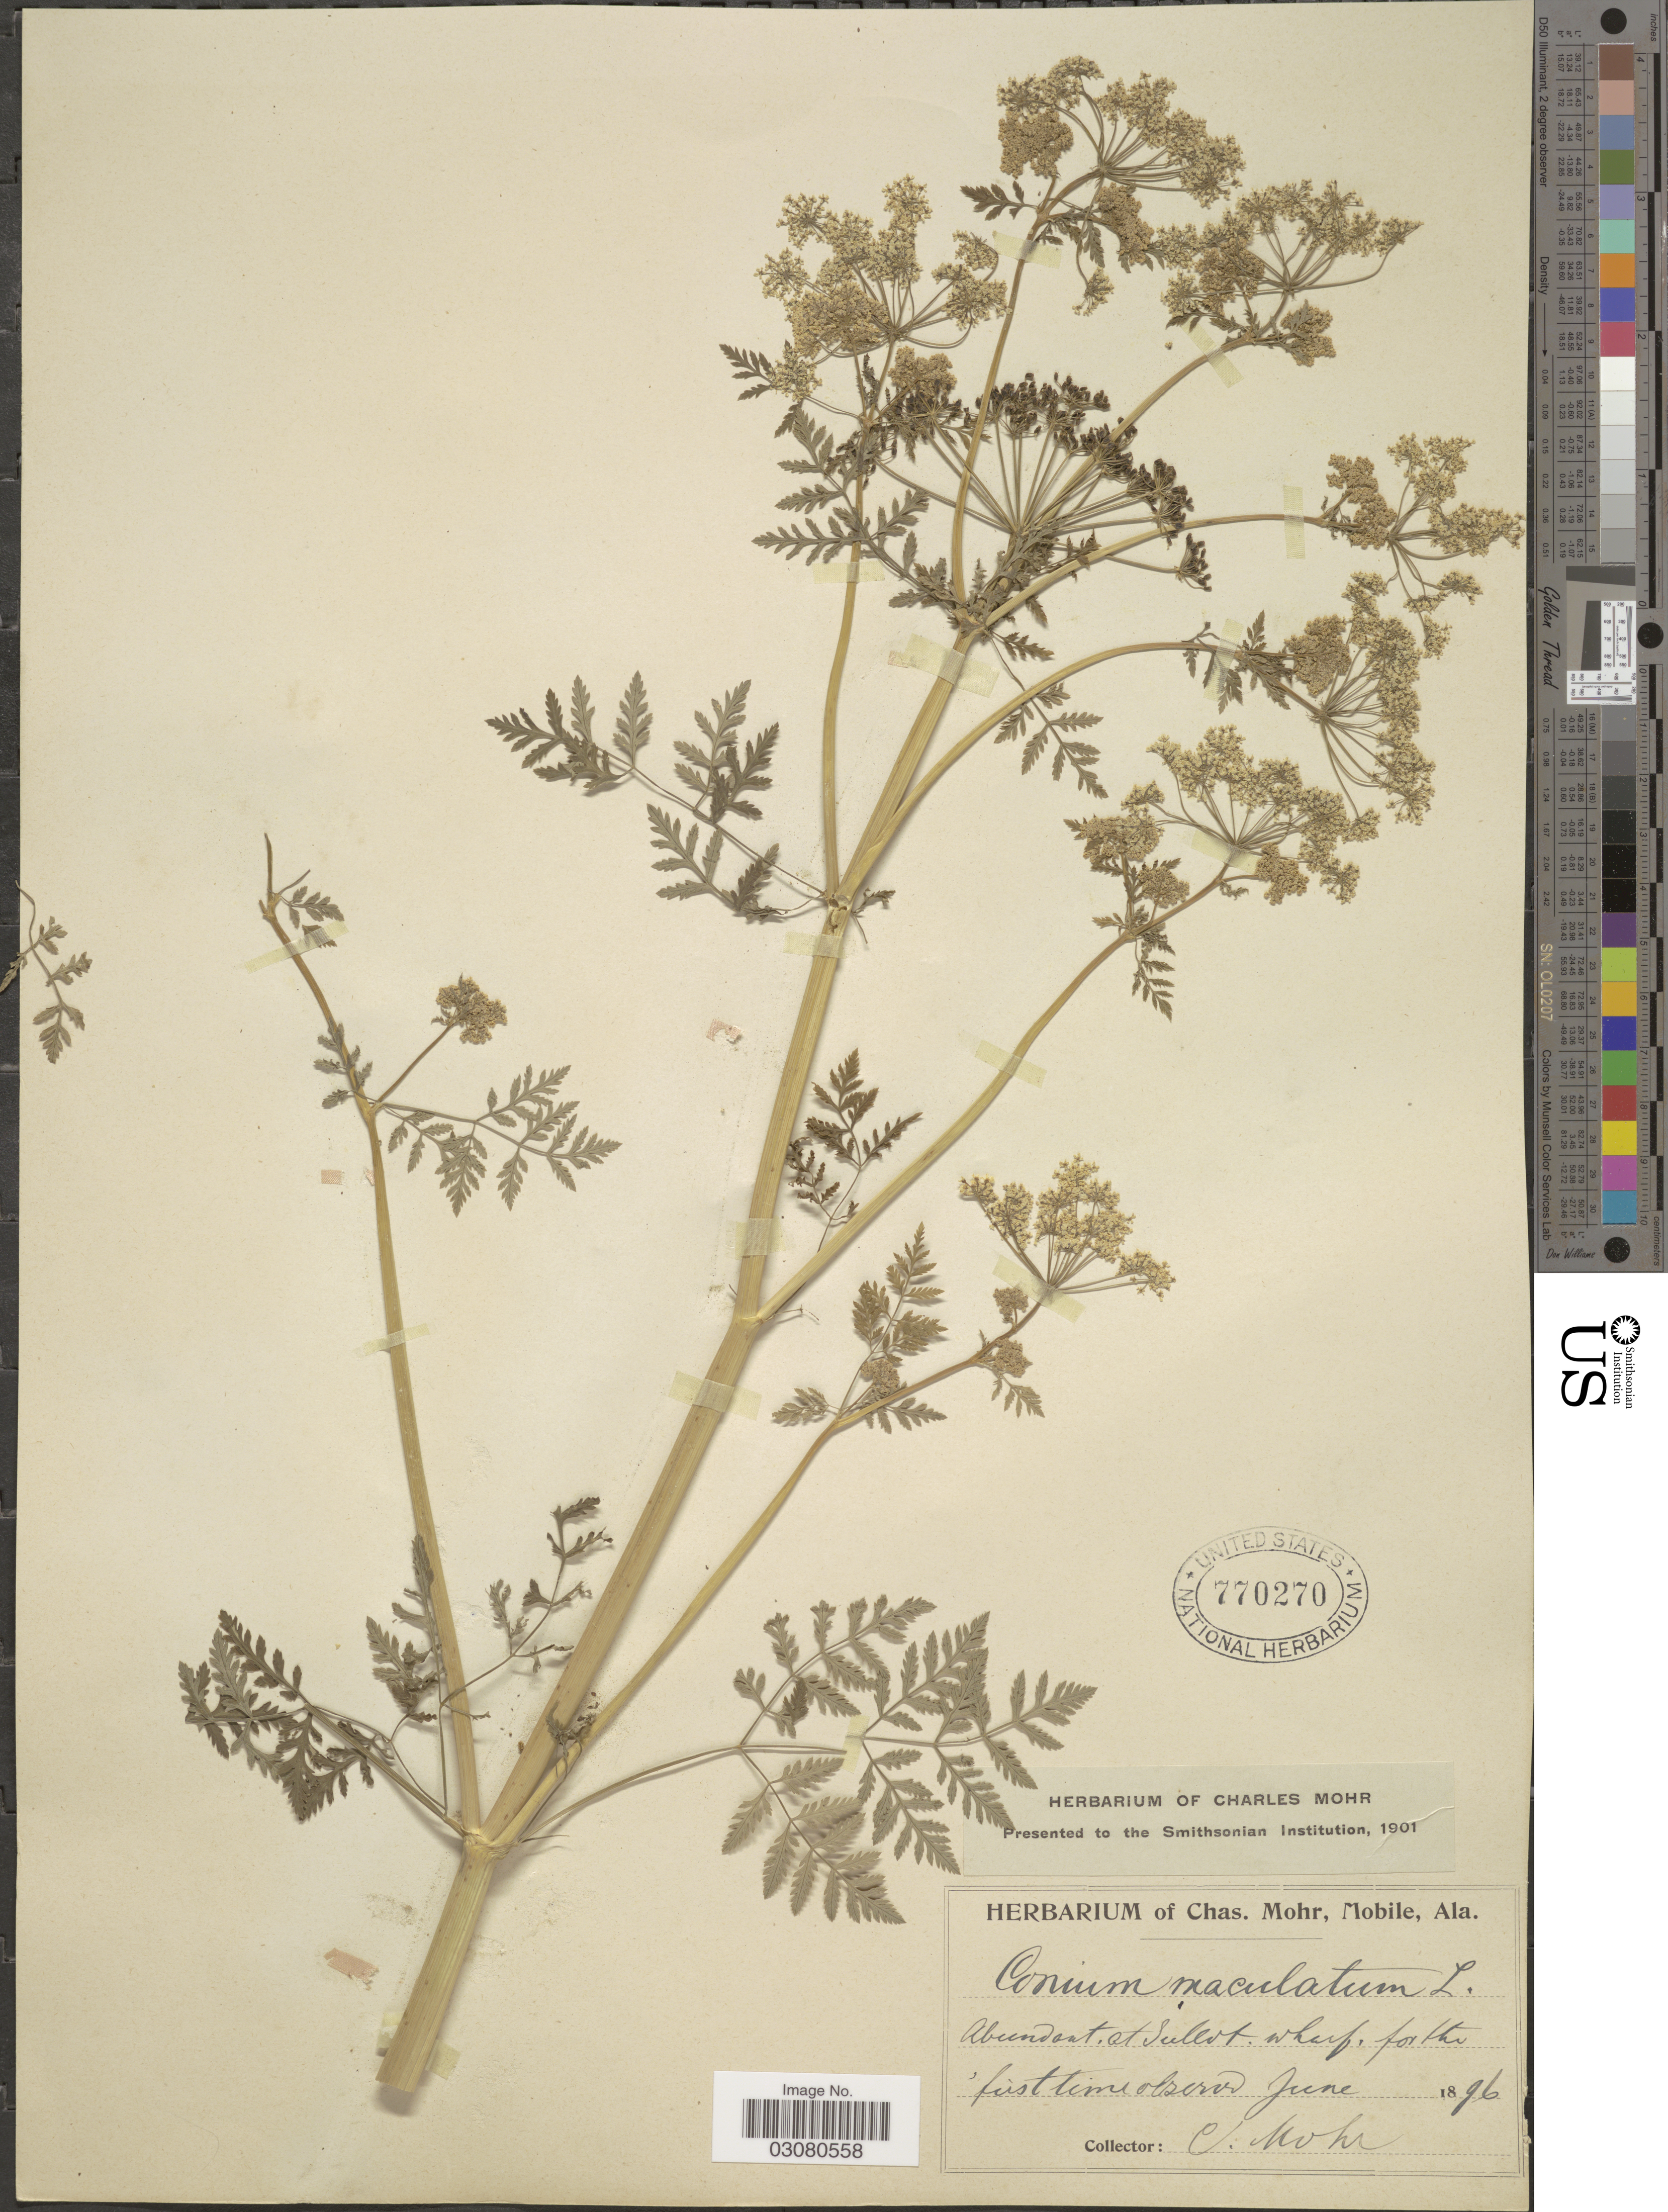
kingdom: Plantae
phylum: Tracheophyta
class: Magnoliopsida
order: Apiales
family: Apiaceae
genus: Conium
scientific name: Conium maculatum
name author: L.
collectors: Mohr, C. T. (herbarium)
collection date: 1896-06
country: United States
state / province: Alabama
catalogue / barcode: US 770270